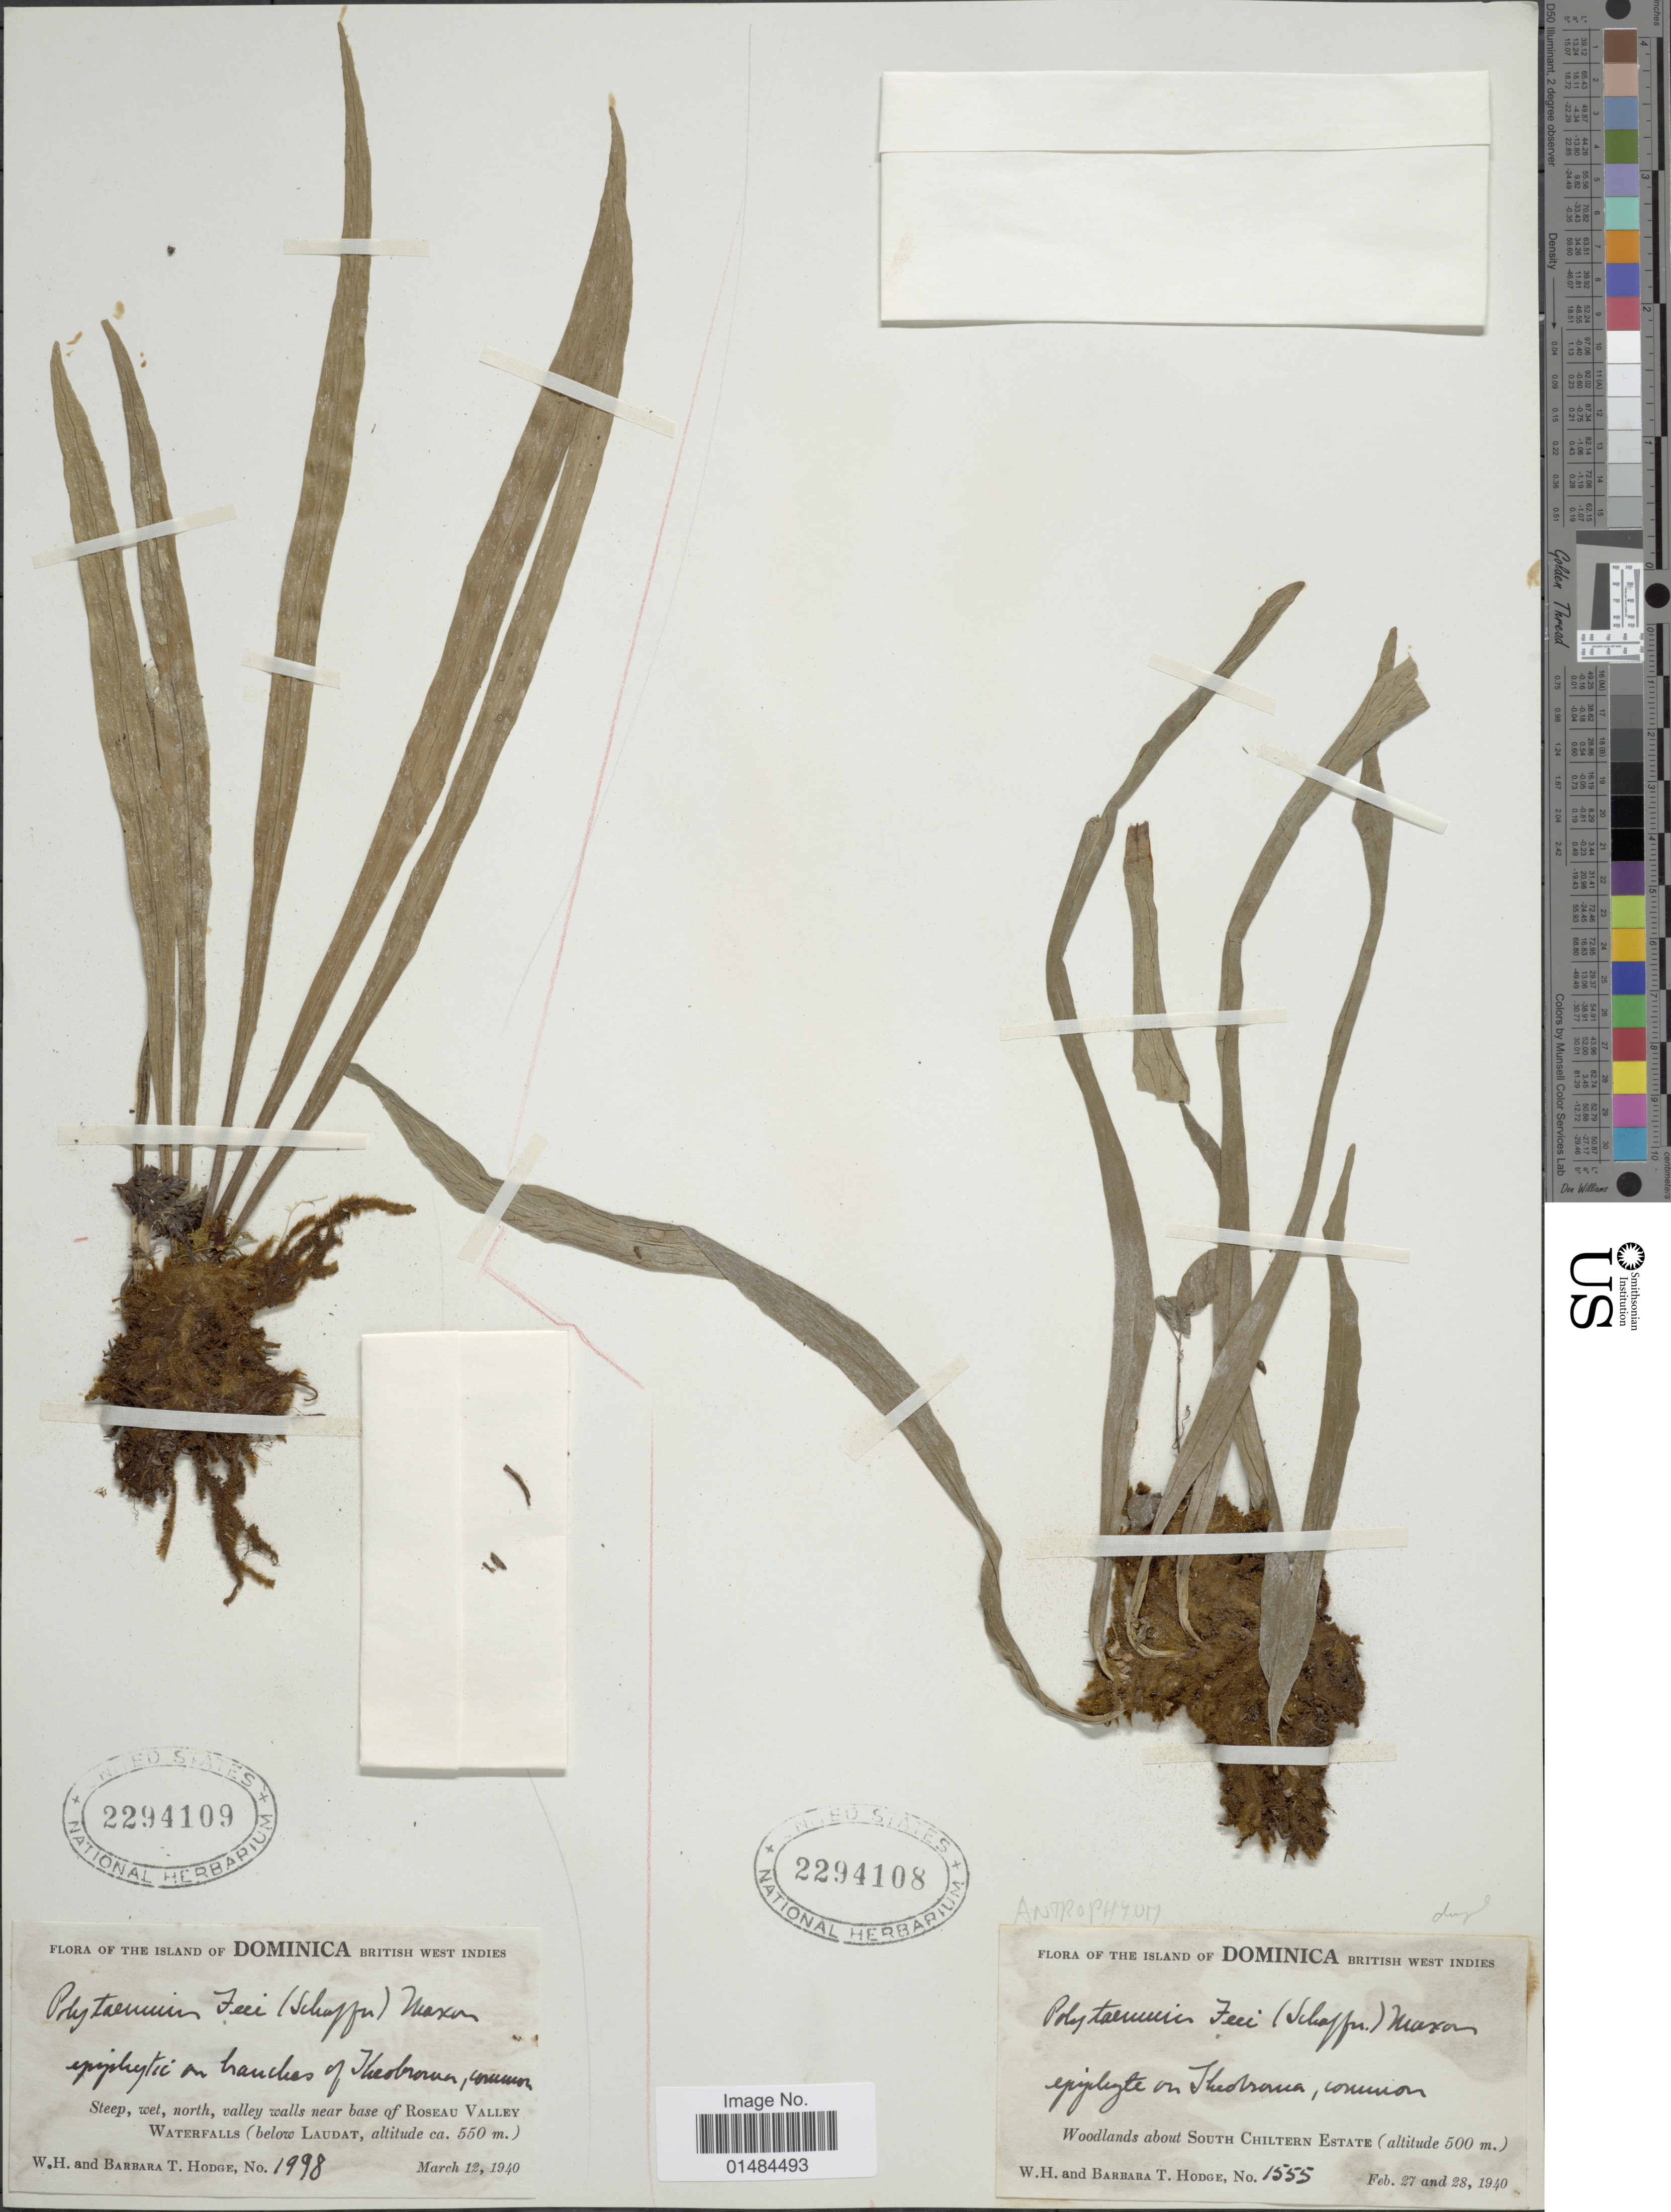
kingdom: Plantae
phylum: Tracheophyta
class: Polypodiopsida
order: Polypodiales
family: Pteridaceae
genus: Polytaenium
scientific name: Polytaenium lanceolatum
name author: (L.) Desv.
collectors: W. Hodge & B. Hodge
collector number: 1998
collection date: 1940-03-12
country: Dominica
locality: The Island of Dominca, British West Indies. Valley near base of Roseau Valley Waterfalls (below Laudat)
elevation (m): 550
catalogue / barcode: US 2294109